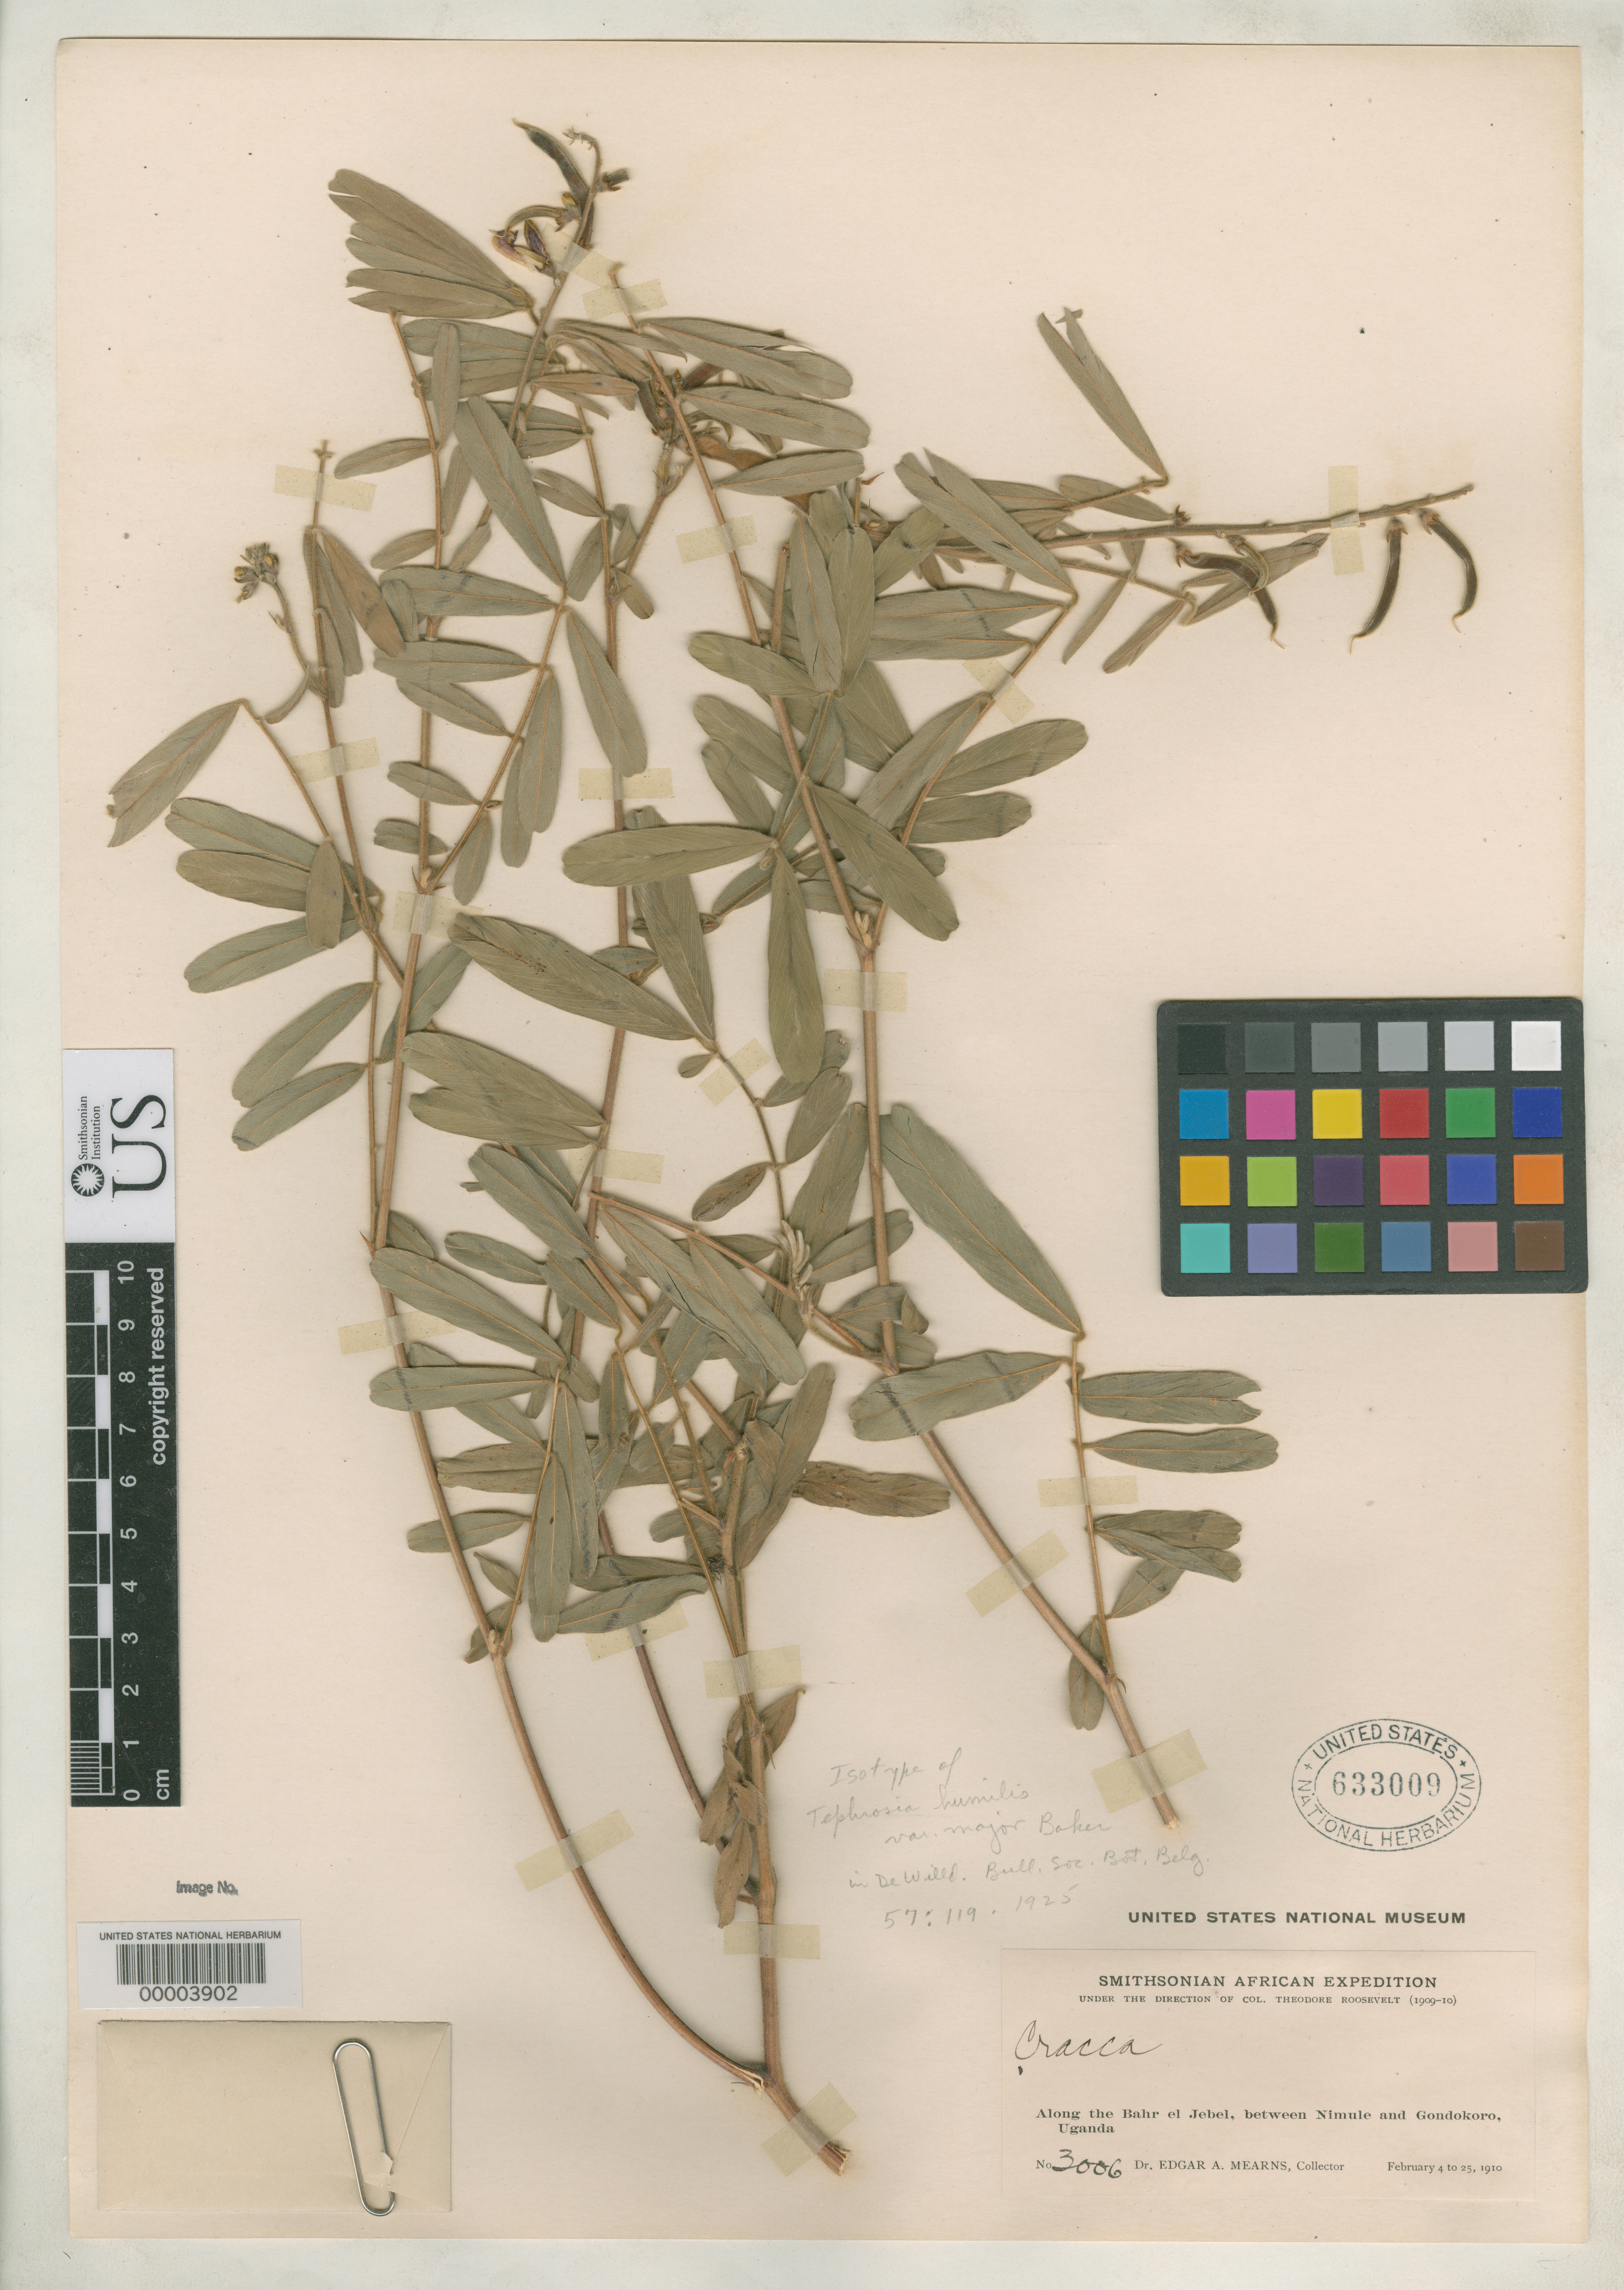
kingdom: Plantae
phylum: Tracheophyta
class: Magnoliopsida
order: Fabales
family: Fabaceae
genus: Tephrosia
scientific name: Tephrosia humilis var. major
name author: De Wild. ex Baker f.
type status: Isotype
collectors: E. A. Mearns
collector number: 3006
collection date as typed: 04 Feb 1910 to 25 Feb 1910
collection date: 1910-02-04/1910-02-25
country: Uganda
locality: Along the Bahrel Jebel, between Nimule and Gondokoro.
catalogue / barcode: US 633009